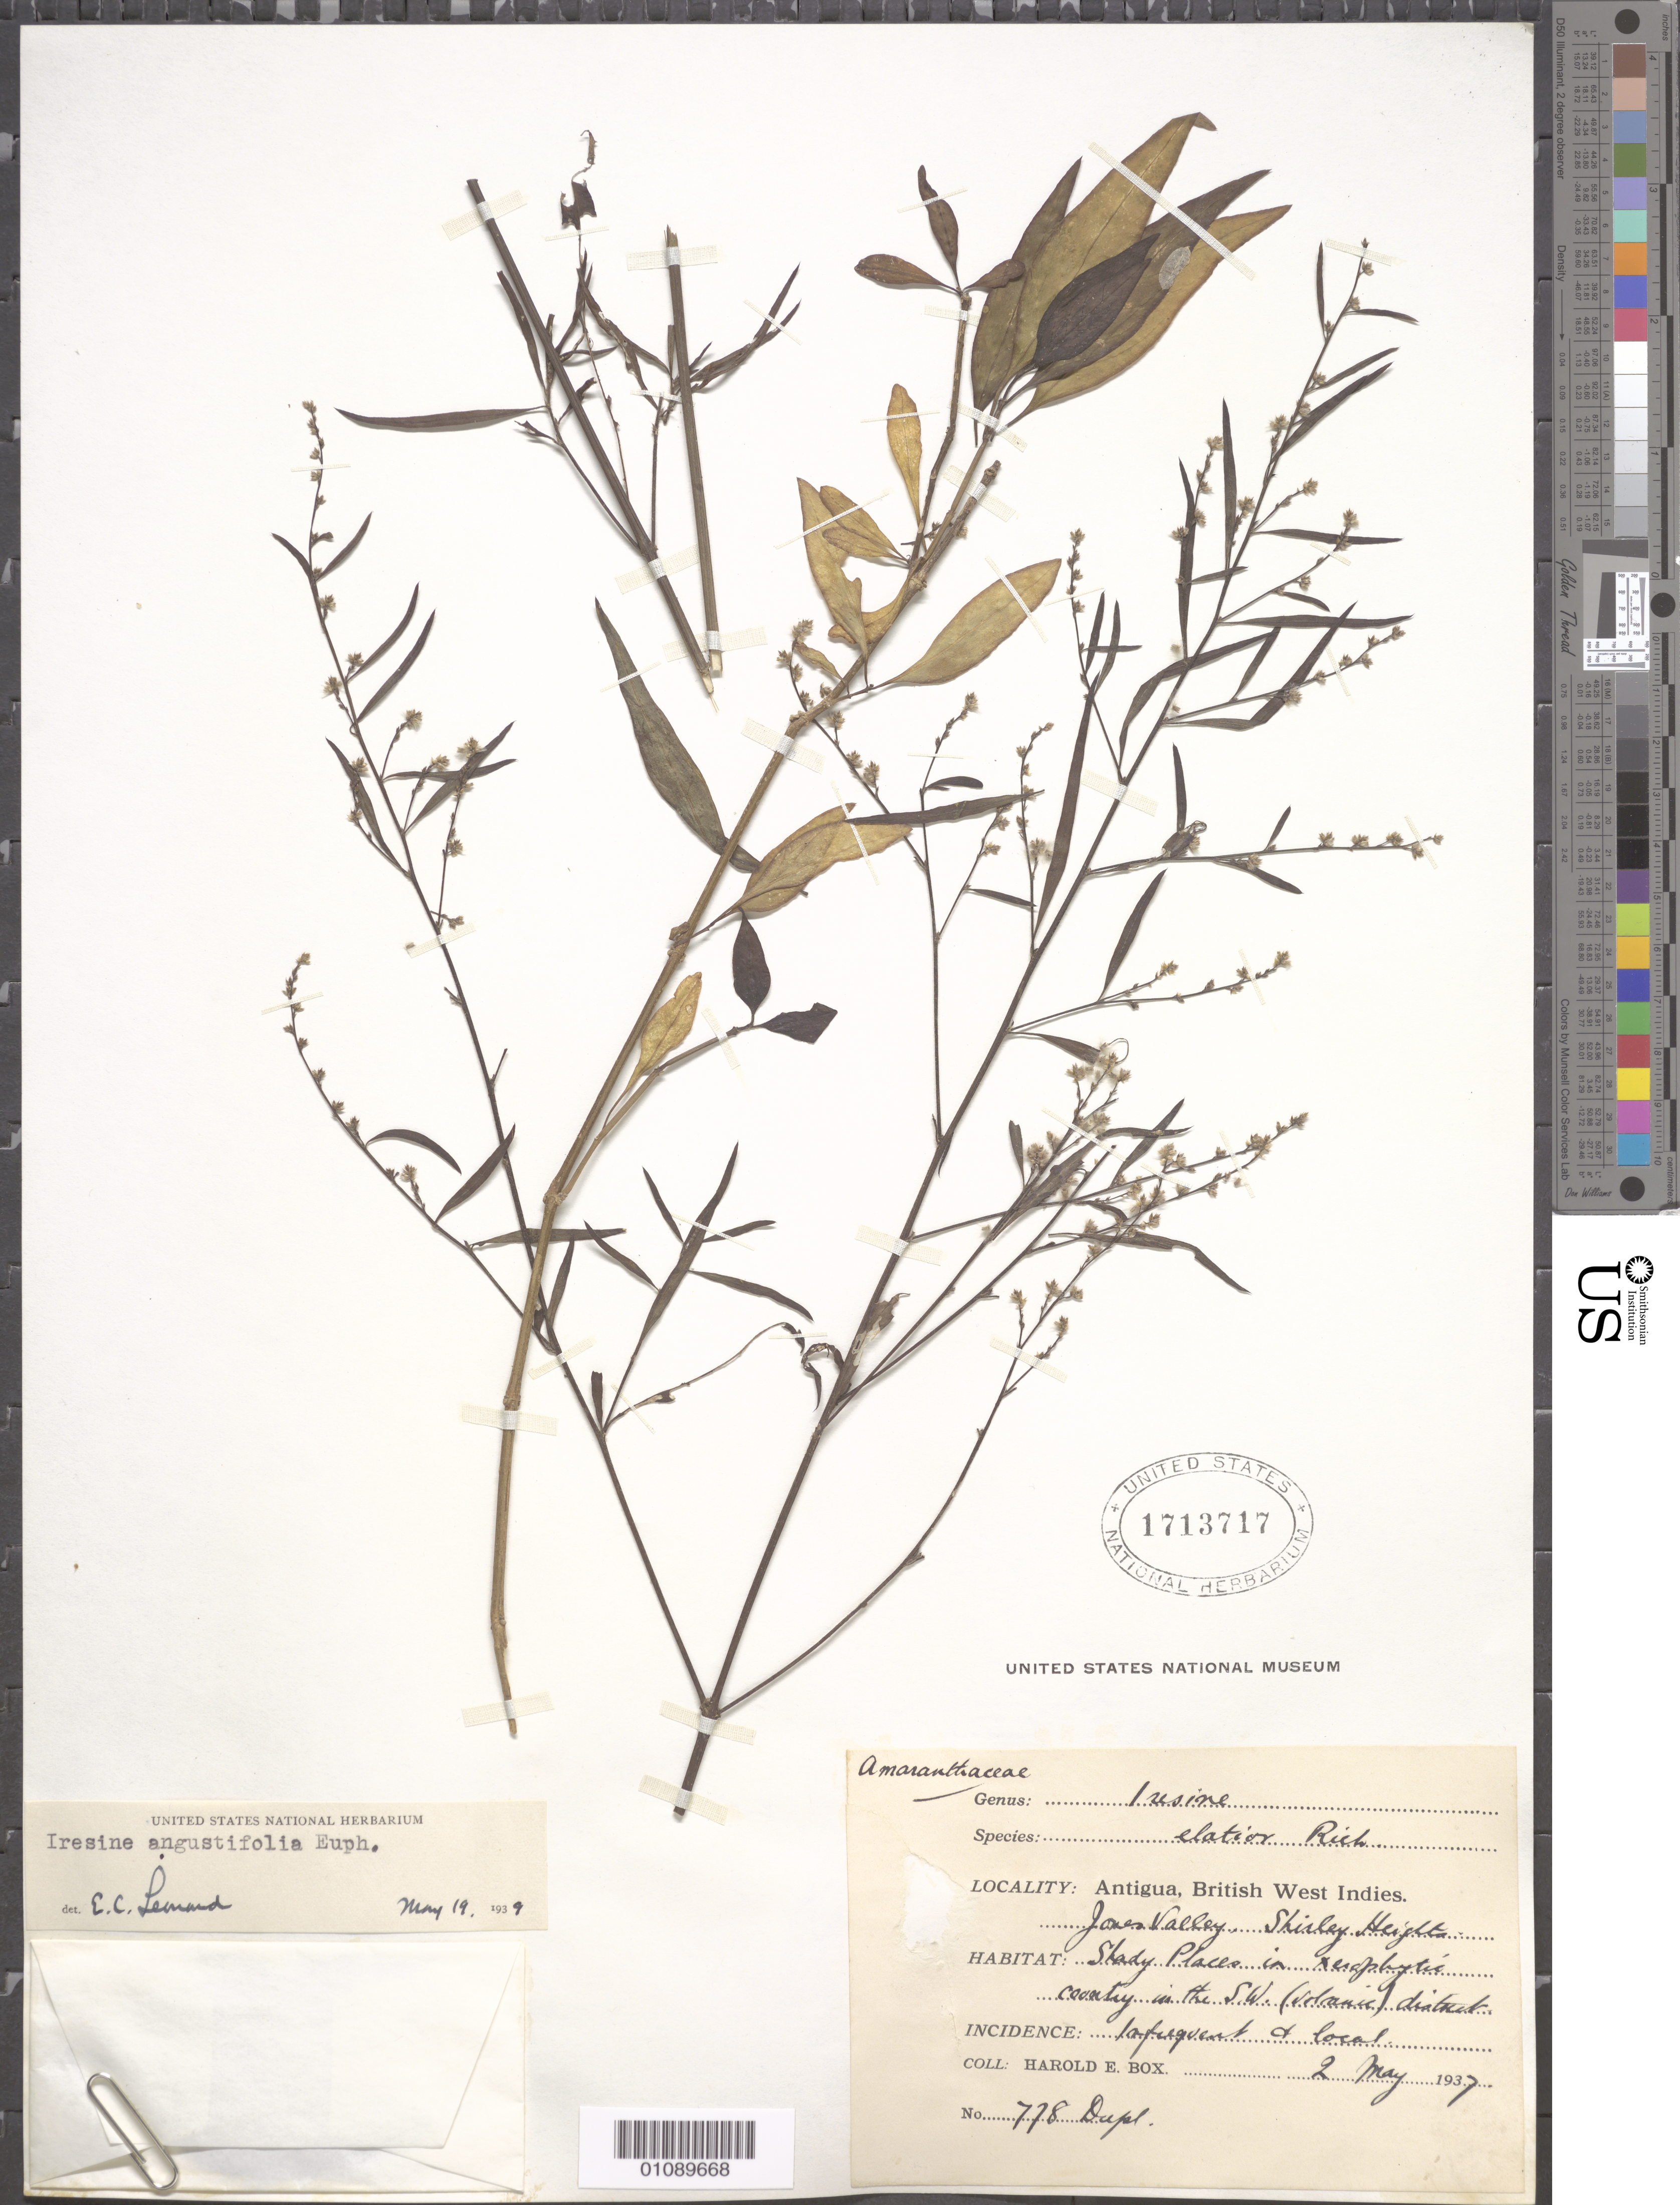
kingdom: Plantae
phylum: Tracheophyta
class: Magnoliopsida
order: Caryophyllales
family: Amaranthaceae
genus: Iresine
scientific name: Iresine angustifolia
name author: Euphrasén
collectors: H. E. Box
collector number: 778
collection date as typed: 02 Mar 1937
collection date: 1937-03-02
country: Antigua and Barbuda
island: Antigua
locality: SW (volcanic) district, Jones Valley, Shirley Heights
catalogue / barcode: US 1713717